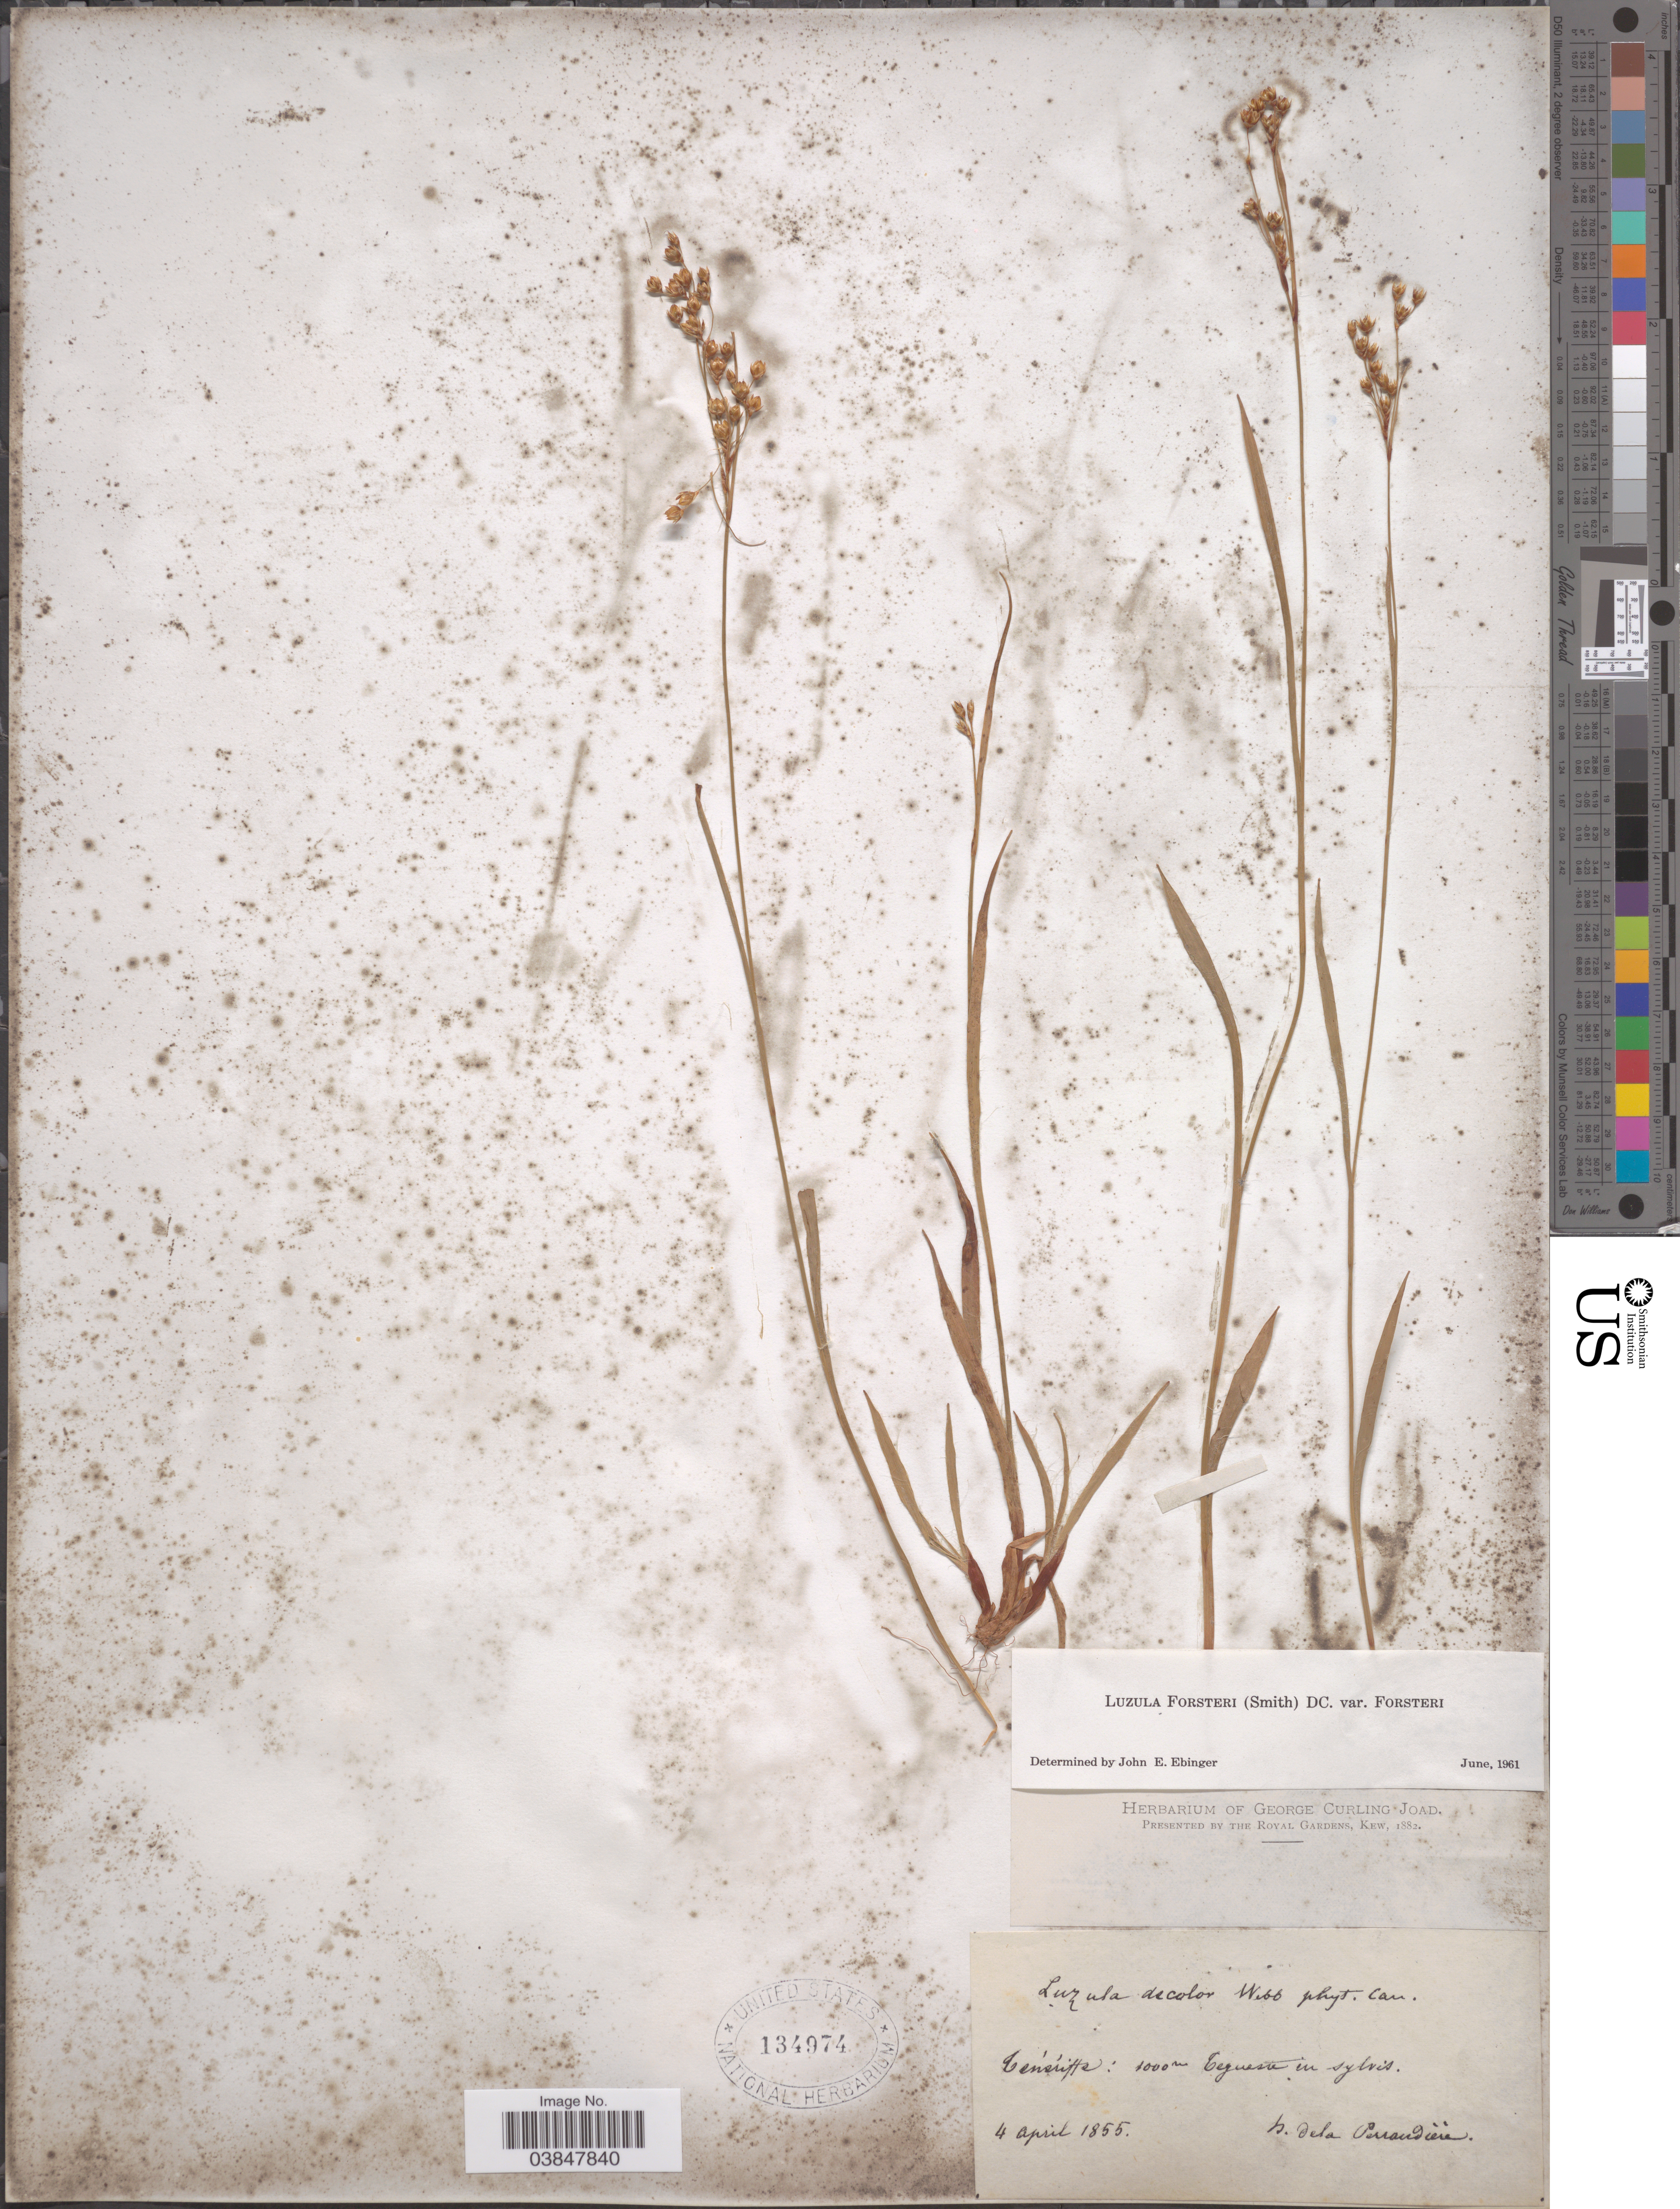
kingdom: Plantae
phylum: Tracheophyta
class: Liliopsida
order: Poales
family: Juncaceae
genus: Luzula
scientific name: Luzula forsteri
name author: (Sm.) DC.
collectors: H. De la Perrandière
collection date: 1855-04-04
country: Spain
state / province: Canarias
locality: Teneriffe.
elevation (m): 1000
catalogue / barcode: US 134974